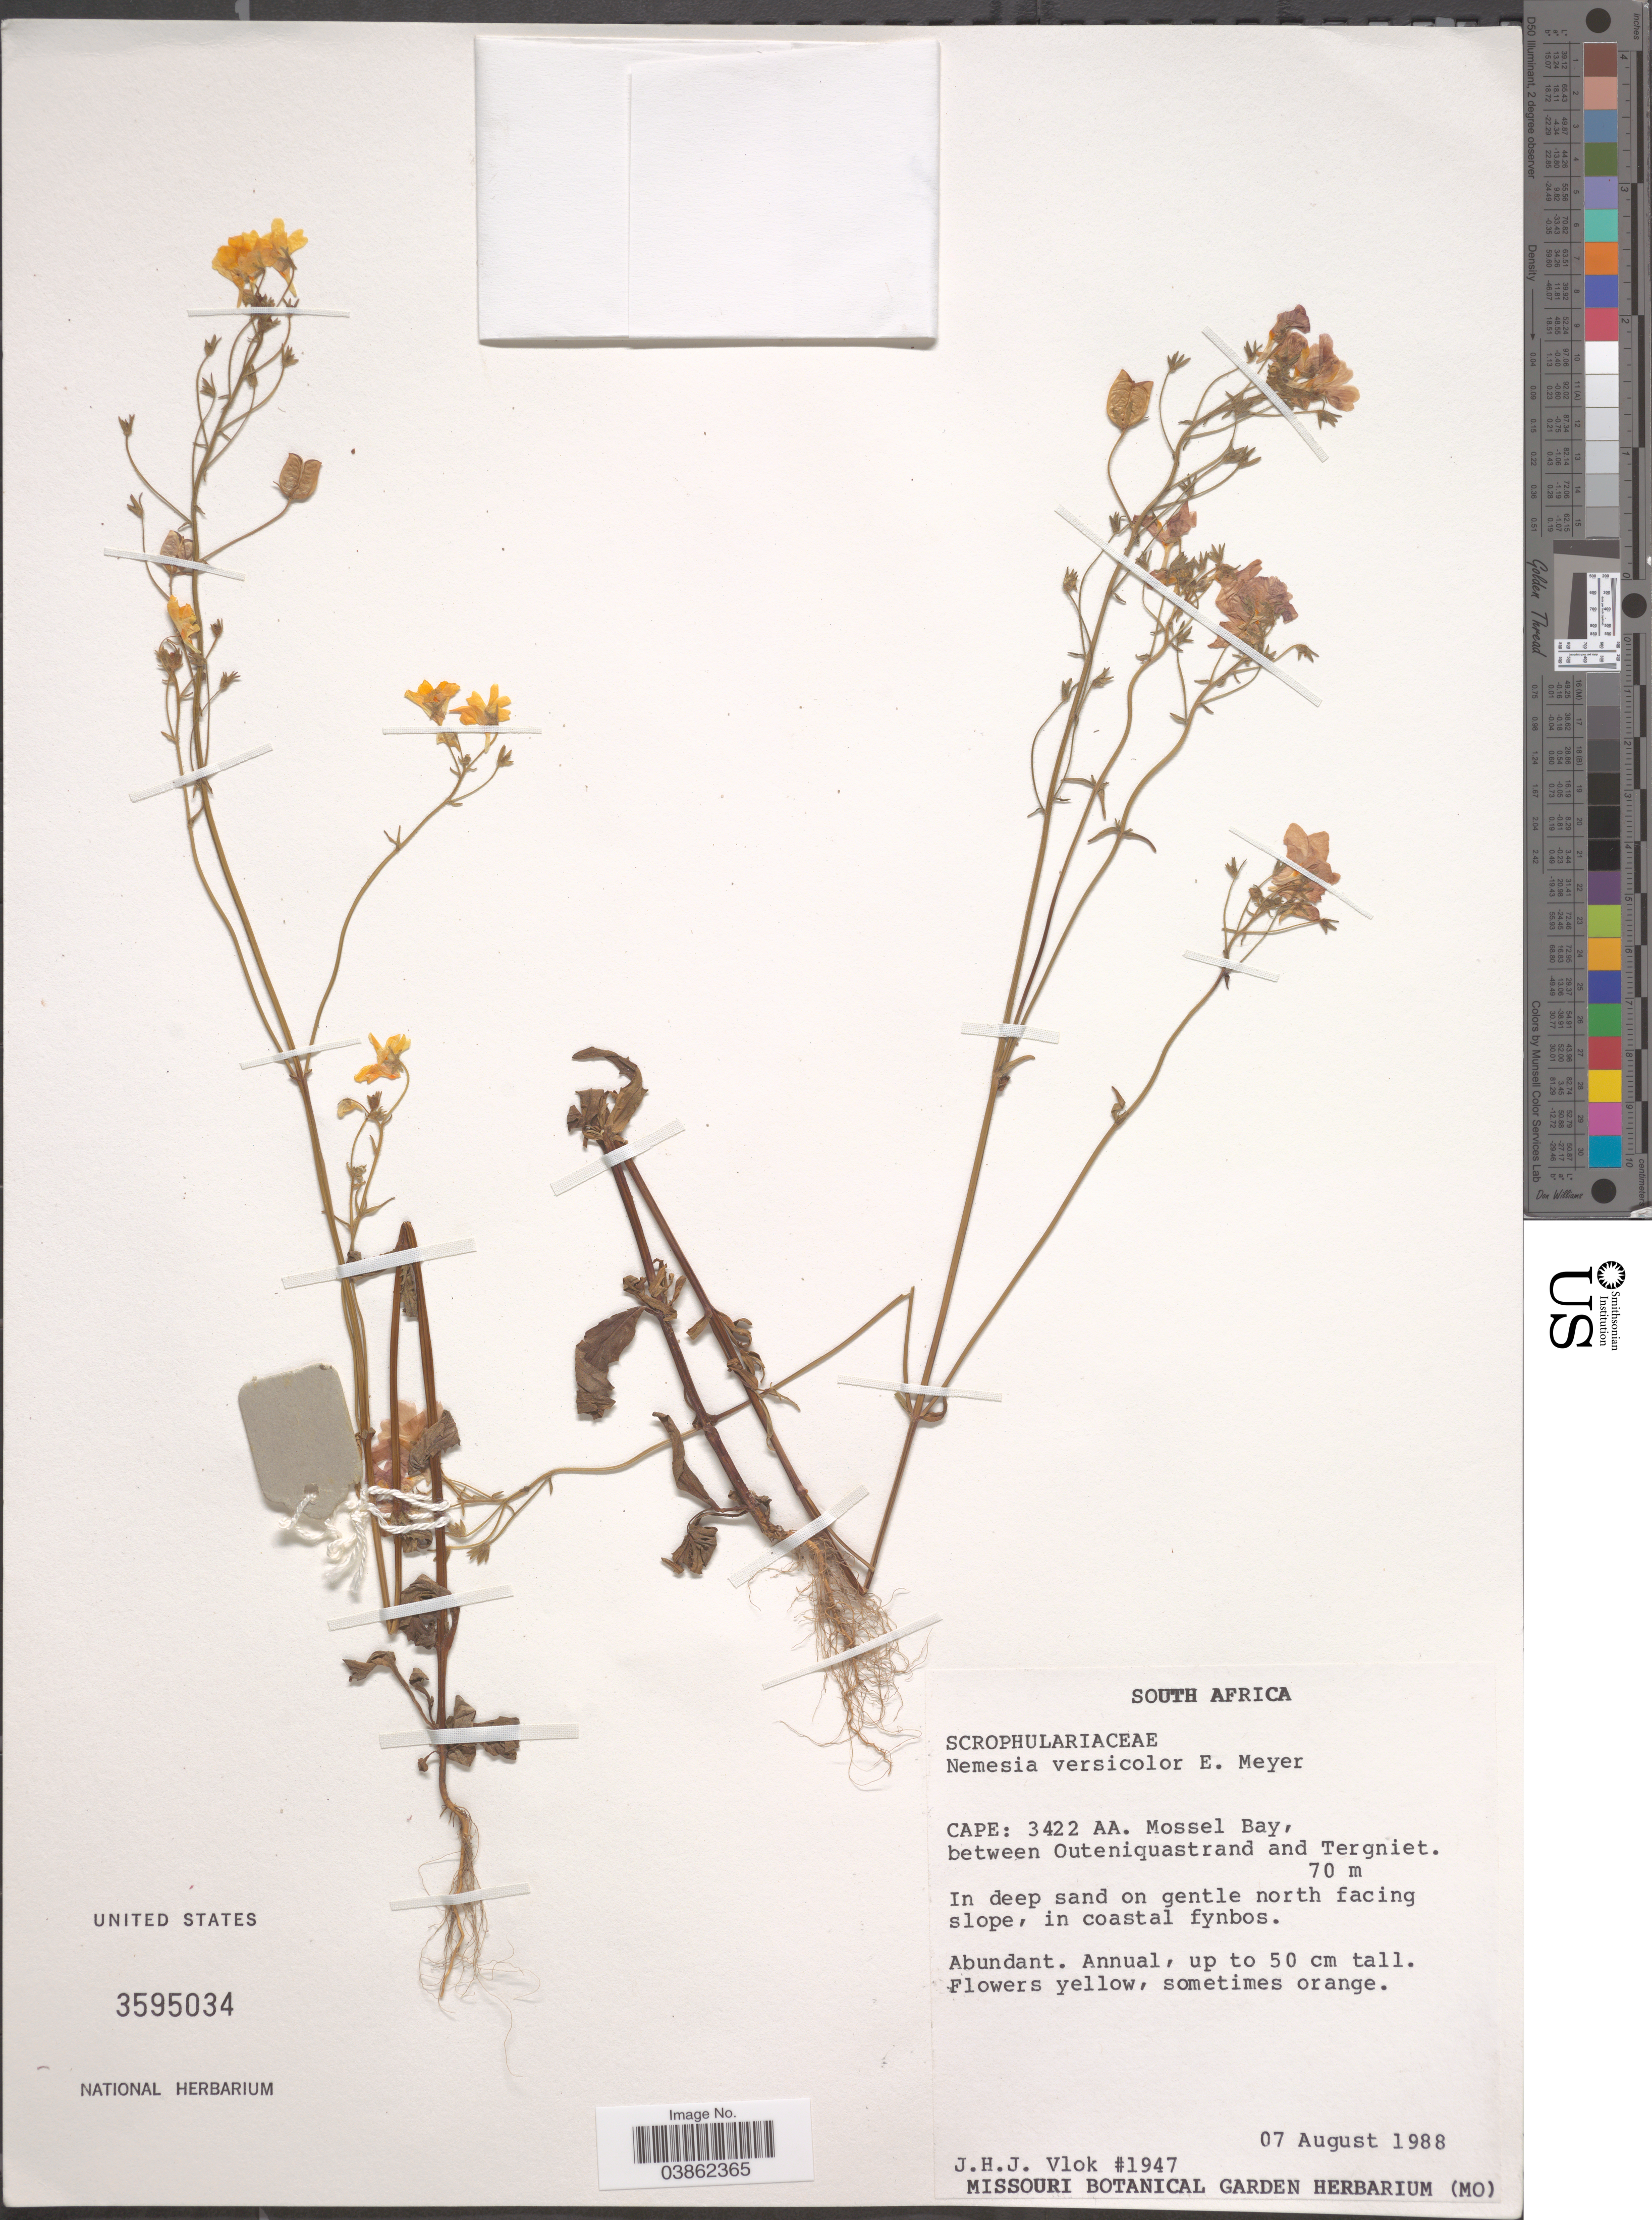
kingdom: Plantae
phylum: Tracheophyta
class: Magnoliopsida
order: Lamiales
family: Scrophulariaceae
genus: Nemesia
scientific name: Nemesia versicolor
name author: E. Mey. ex Benth.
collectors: J. H. J. Vlok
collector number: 1947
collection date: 1988-08-07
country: South Africa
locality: Cape: 3422 AA. Mossel Bay, between Outeniquastrand and Tergniet. On gentle north facing slope.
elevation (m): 70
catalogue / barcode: US 3595034